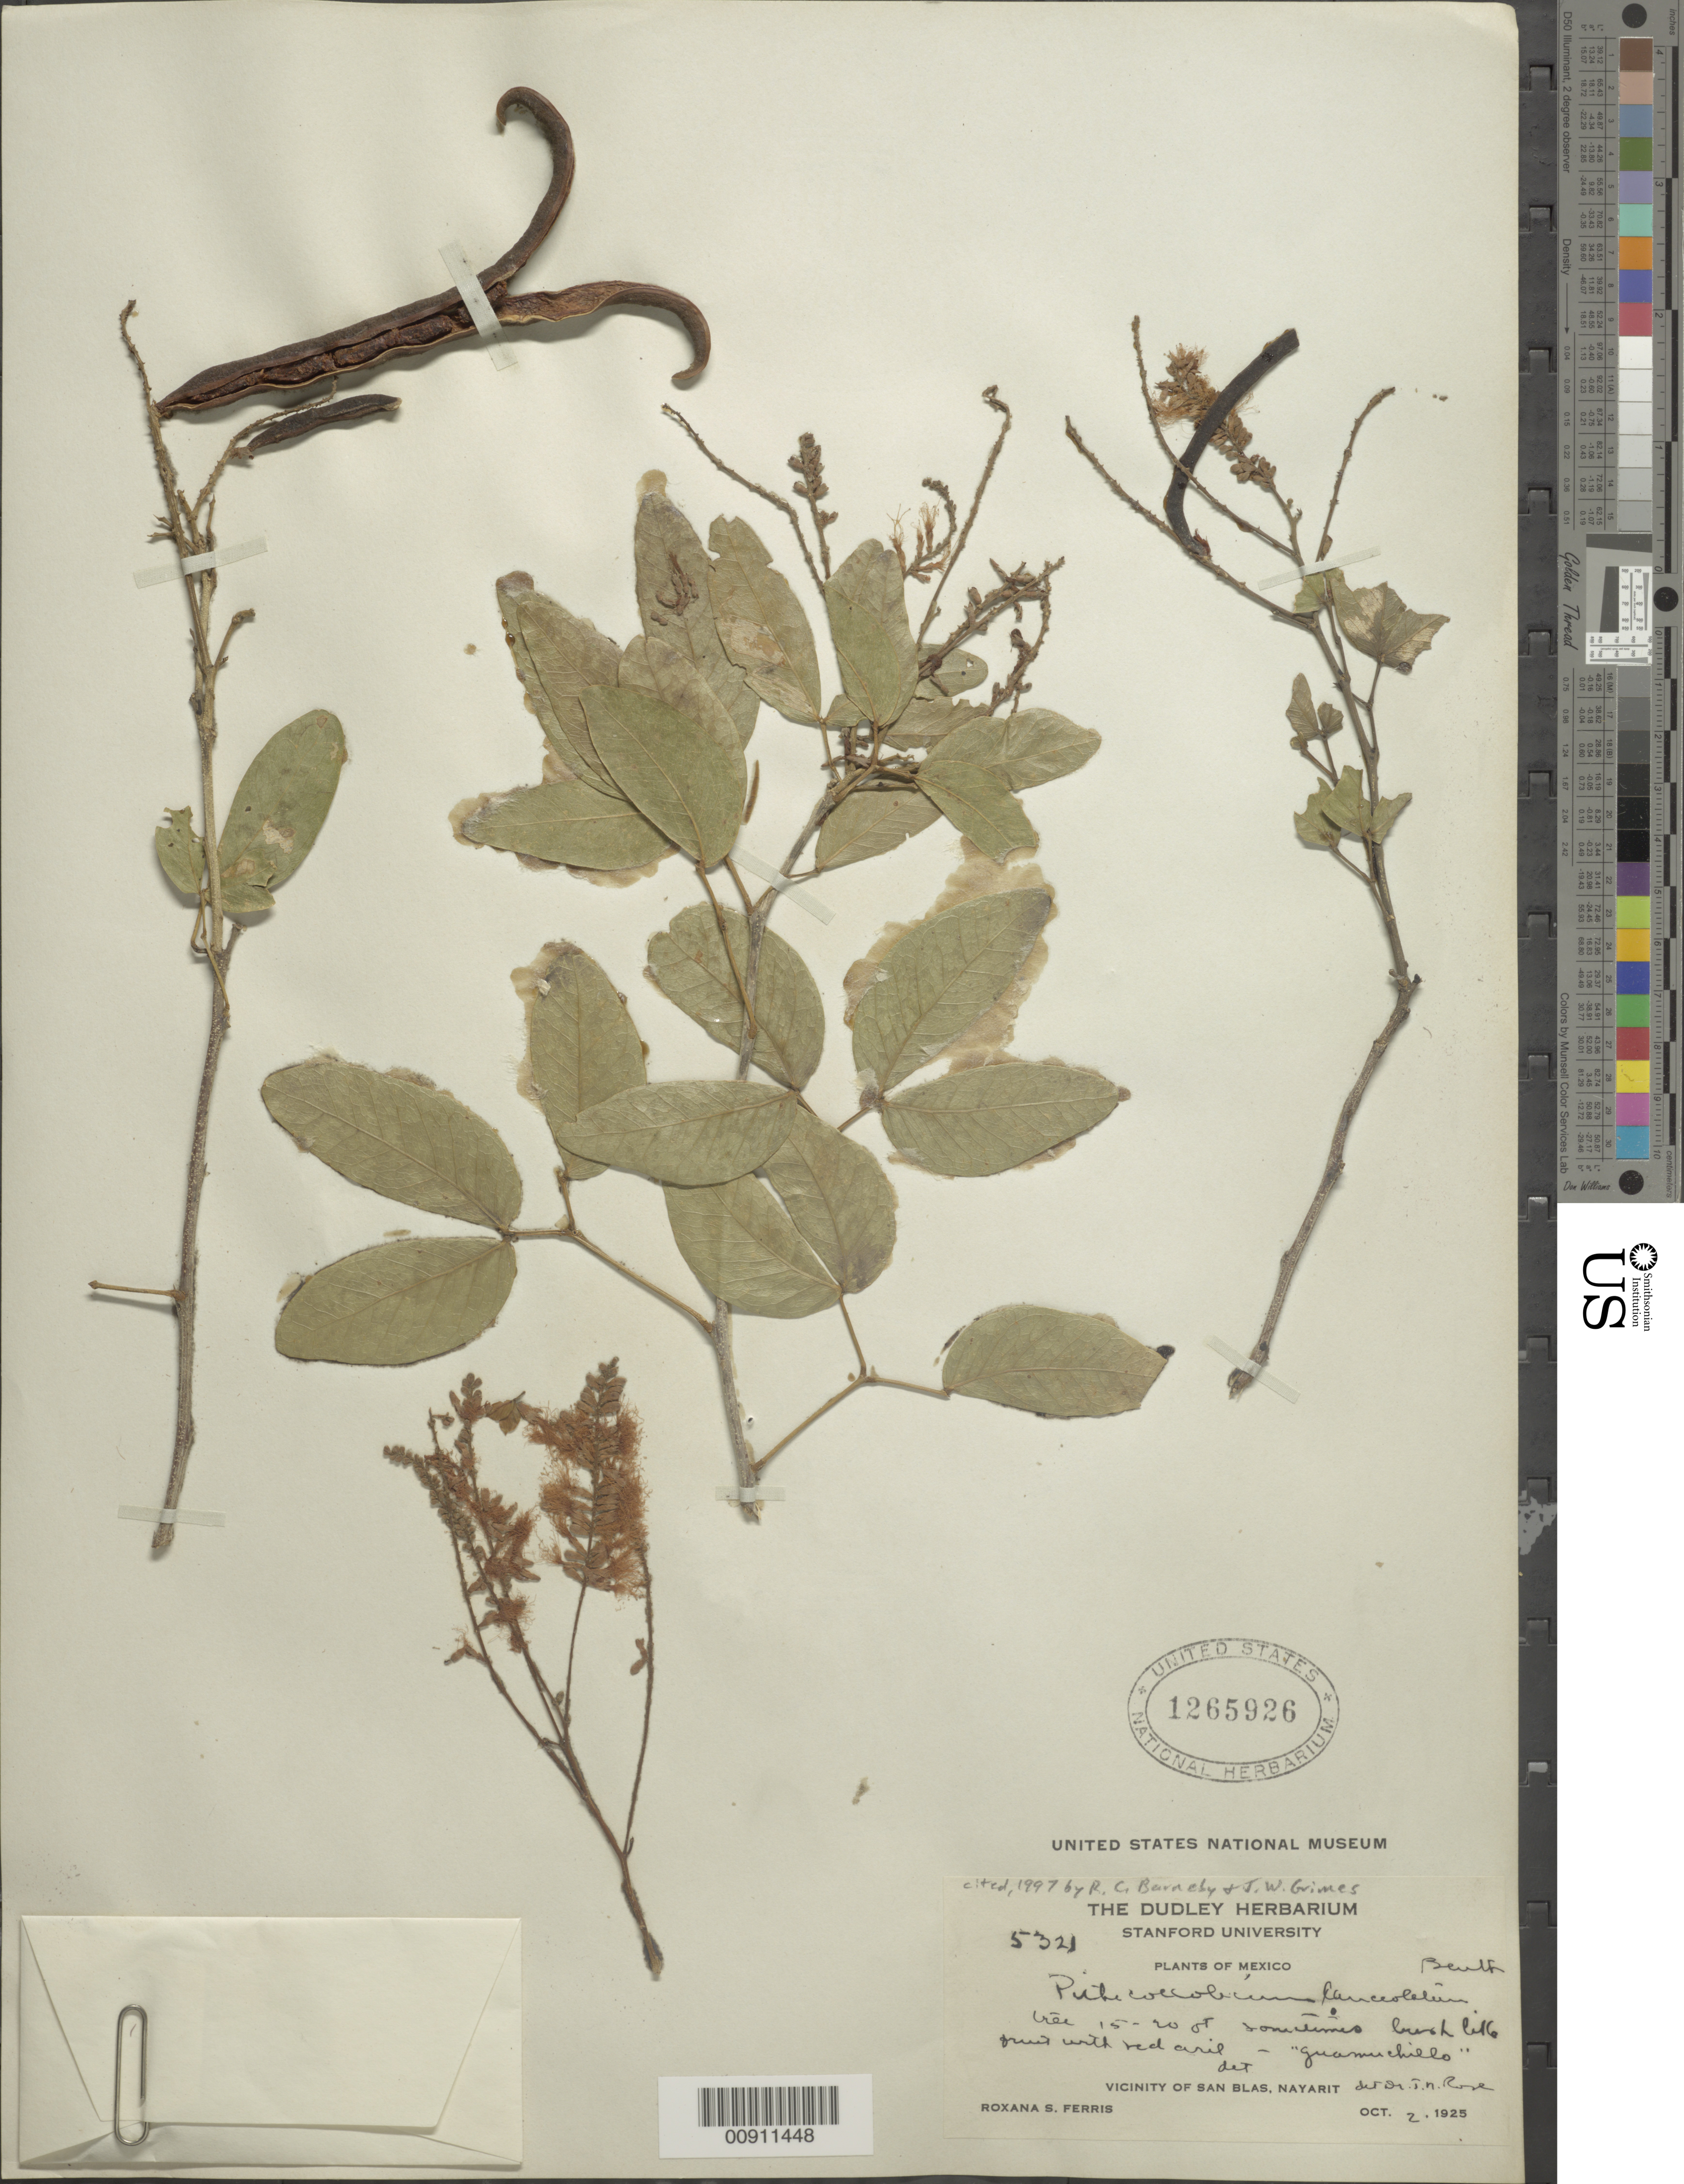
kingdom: Plantae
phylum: Tracheophyta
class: Magnoliopsida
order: Fabales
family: Fabaceae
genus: Pithecellobium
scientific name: Pithecellobium lanceolatum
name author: (Humb. & Bonpl. ex Willd.) Benth.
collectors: R. S. Ferris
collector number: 5321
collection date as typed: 02 Oct 1925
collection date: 1925-10-02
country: Mexico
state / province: Nayarit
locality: Vicinity of San Blas, Nayarit.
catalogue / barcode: US 1265926